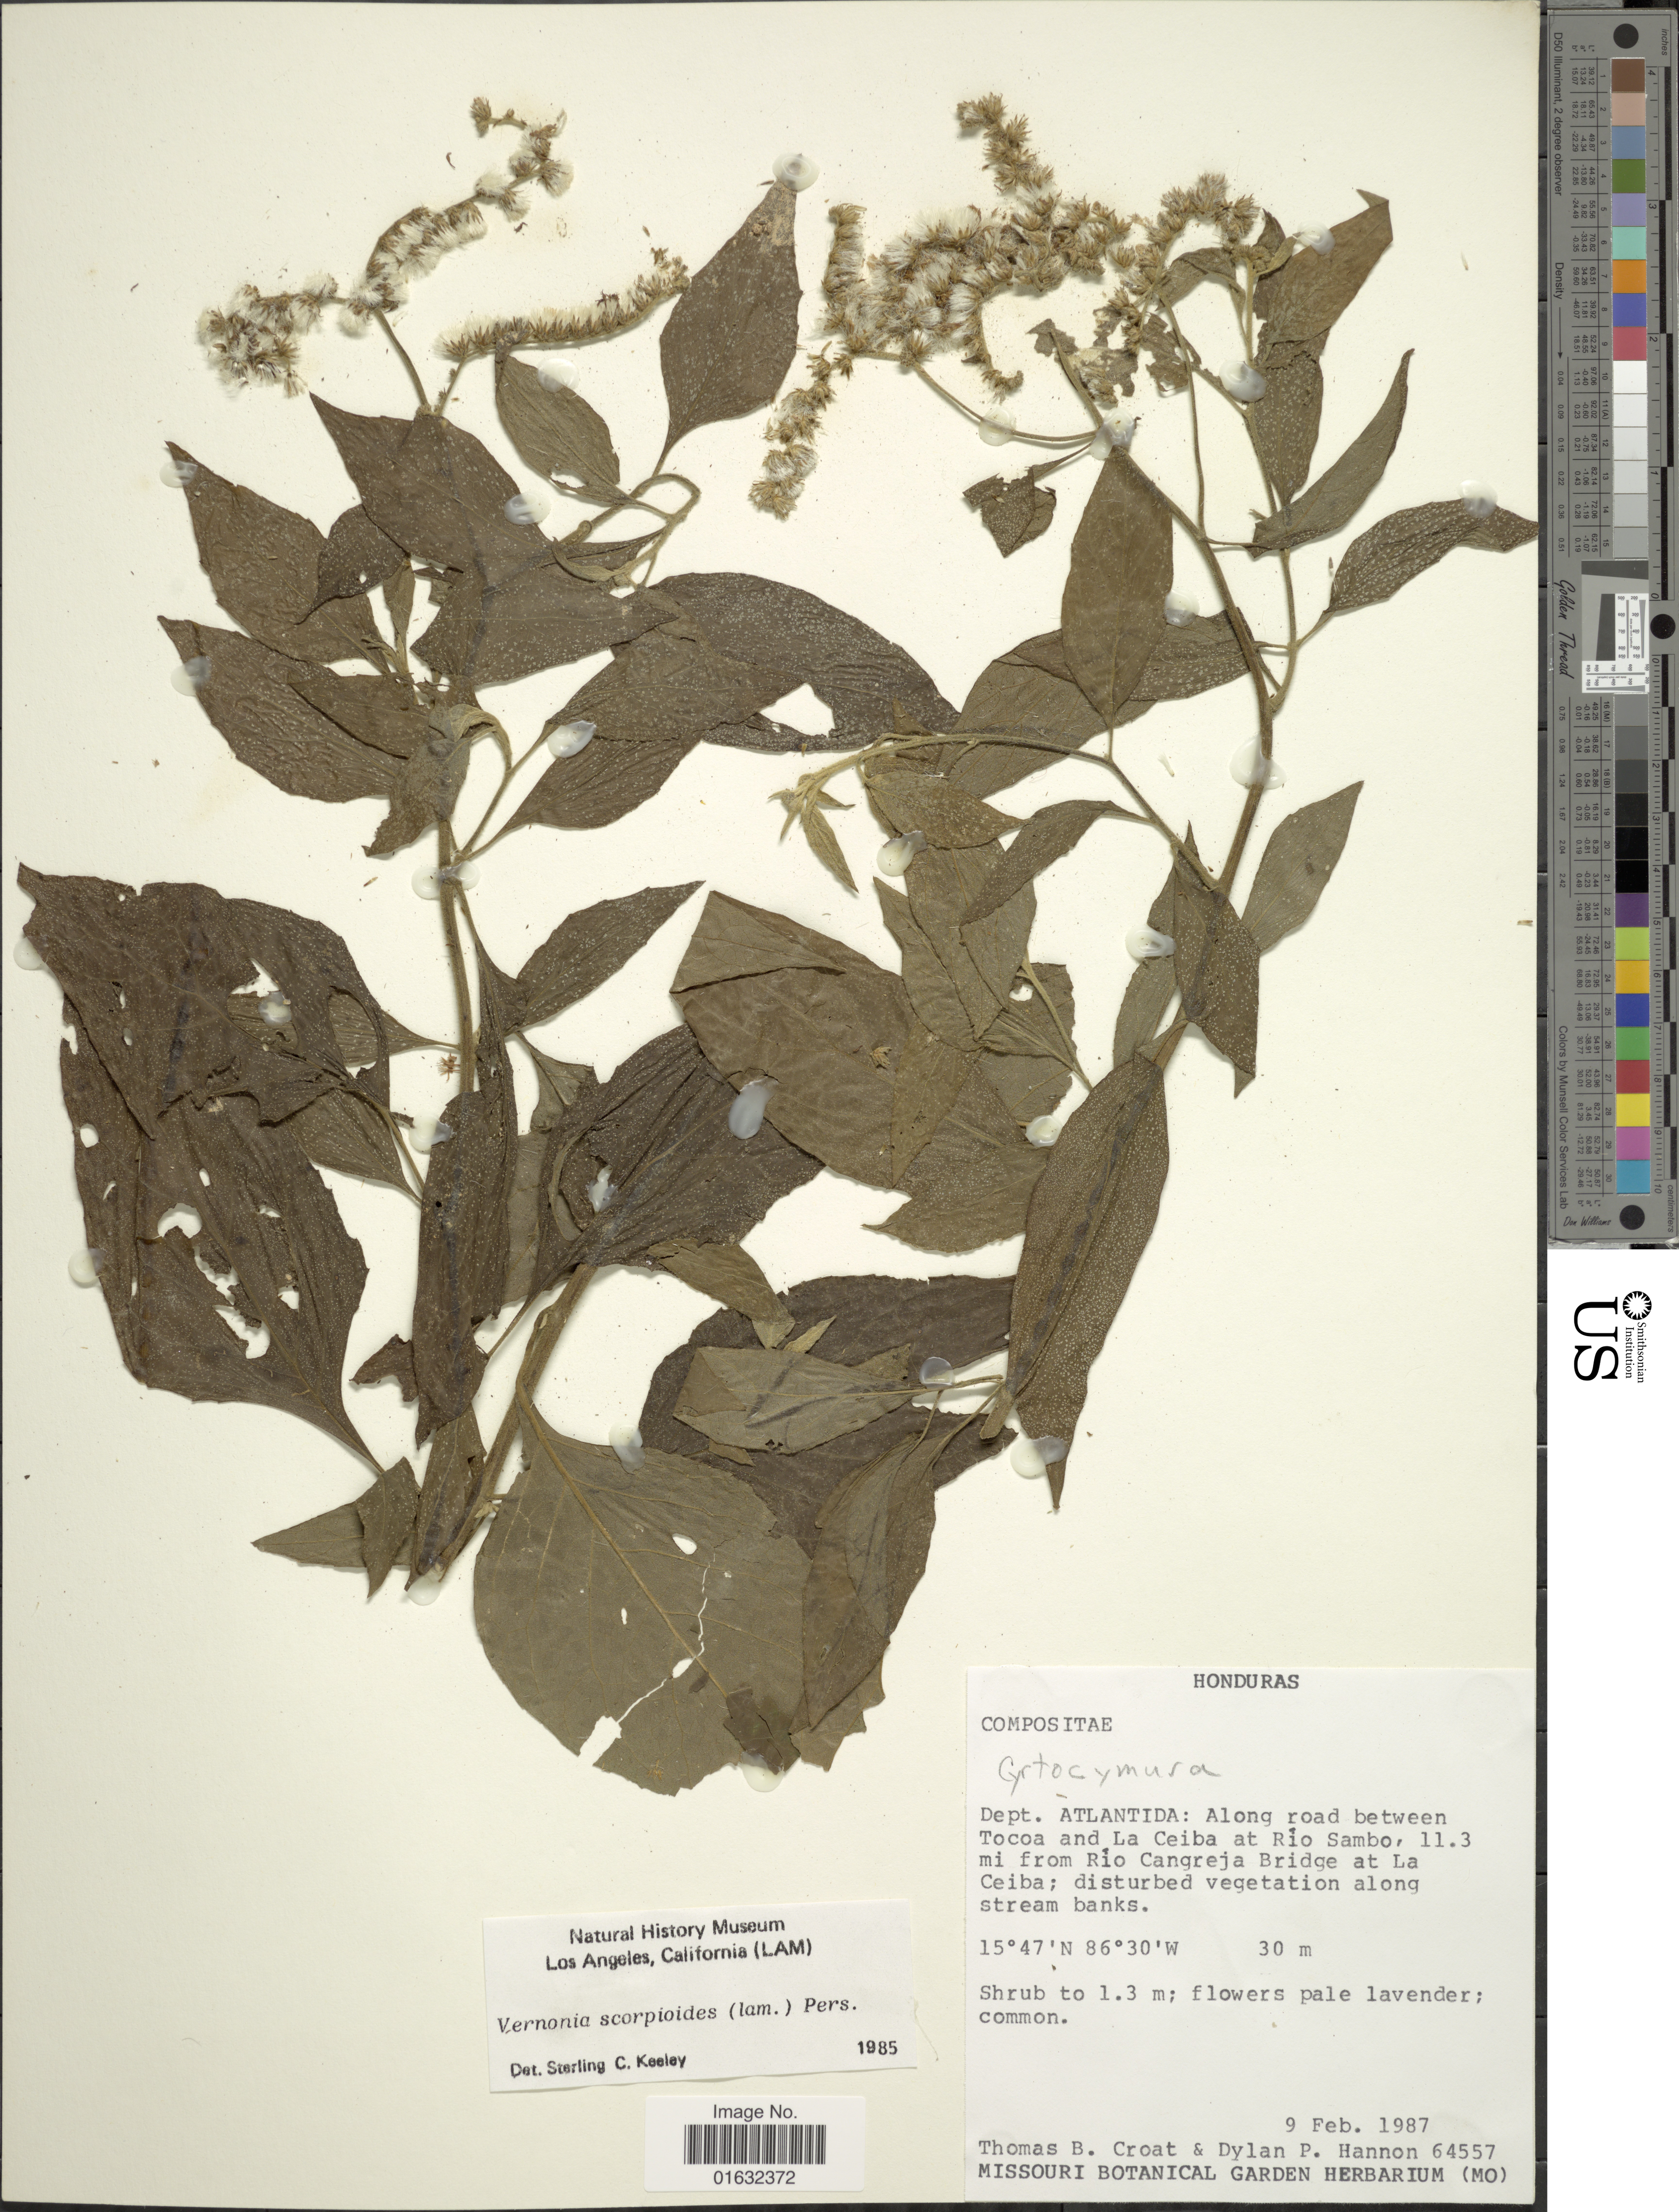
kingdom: Plantae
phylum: Tracheophyta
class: Magnoliopsida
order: Asterales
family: Asteraceae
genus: Cyrtocymura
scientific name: Cyrtocymura scorpioides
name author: (Lam.) H. Rob.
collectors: T. B. Croat & D. Hannon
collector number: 64557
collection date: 1987-02-09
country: Honduras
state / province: Atlántida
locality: Along road between Tocoa and La Ceiba at Río Sambo, 11.3 mi from Río Cangreja Bridge at La Ceiba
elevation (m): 30